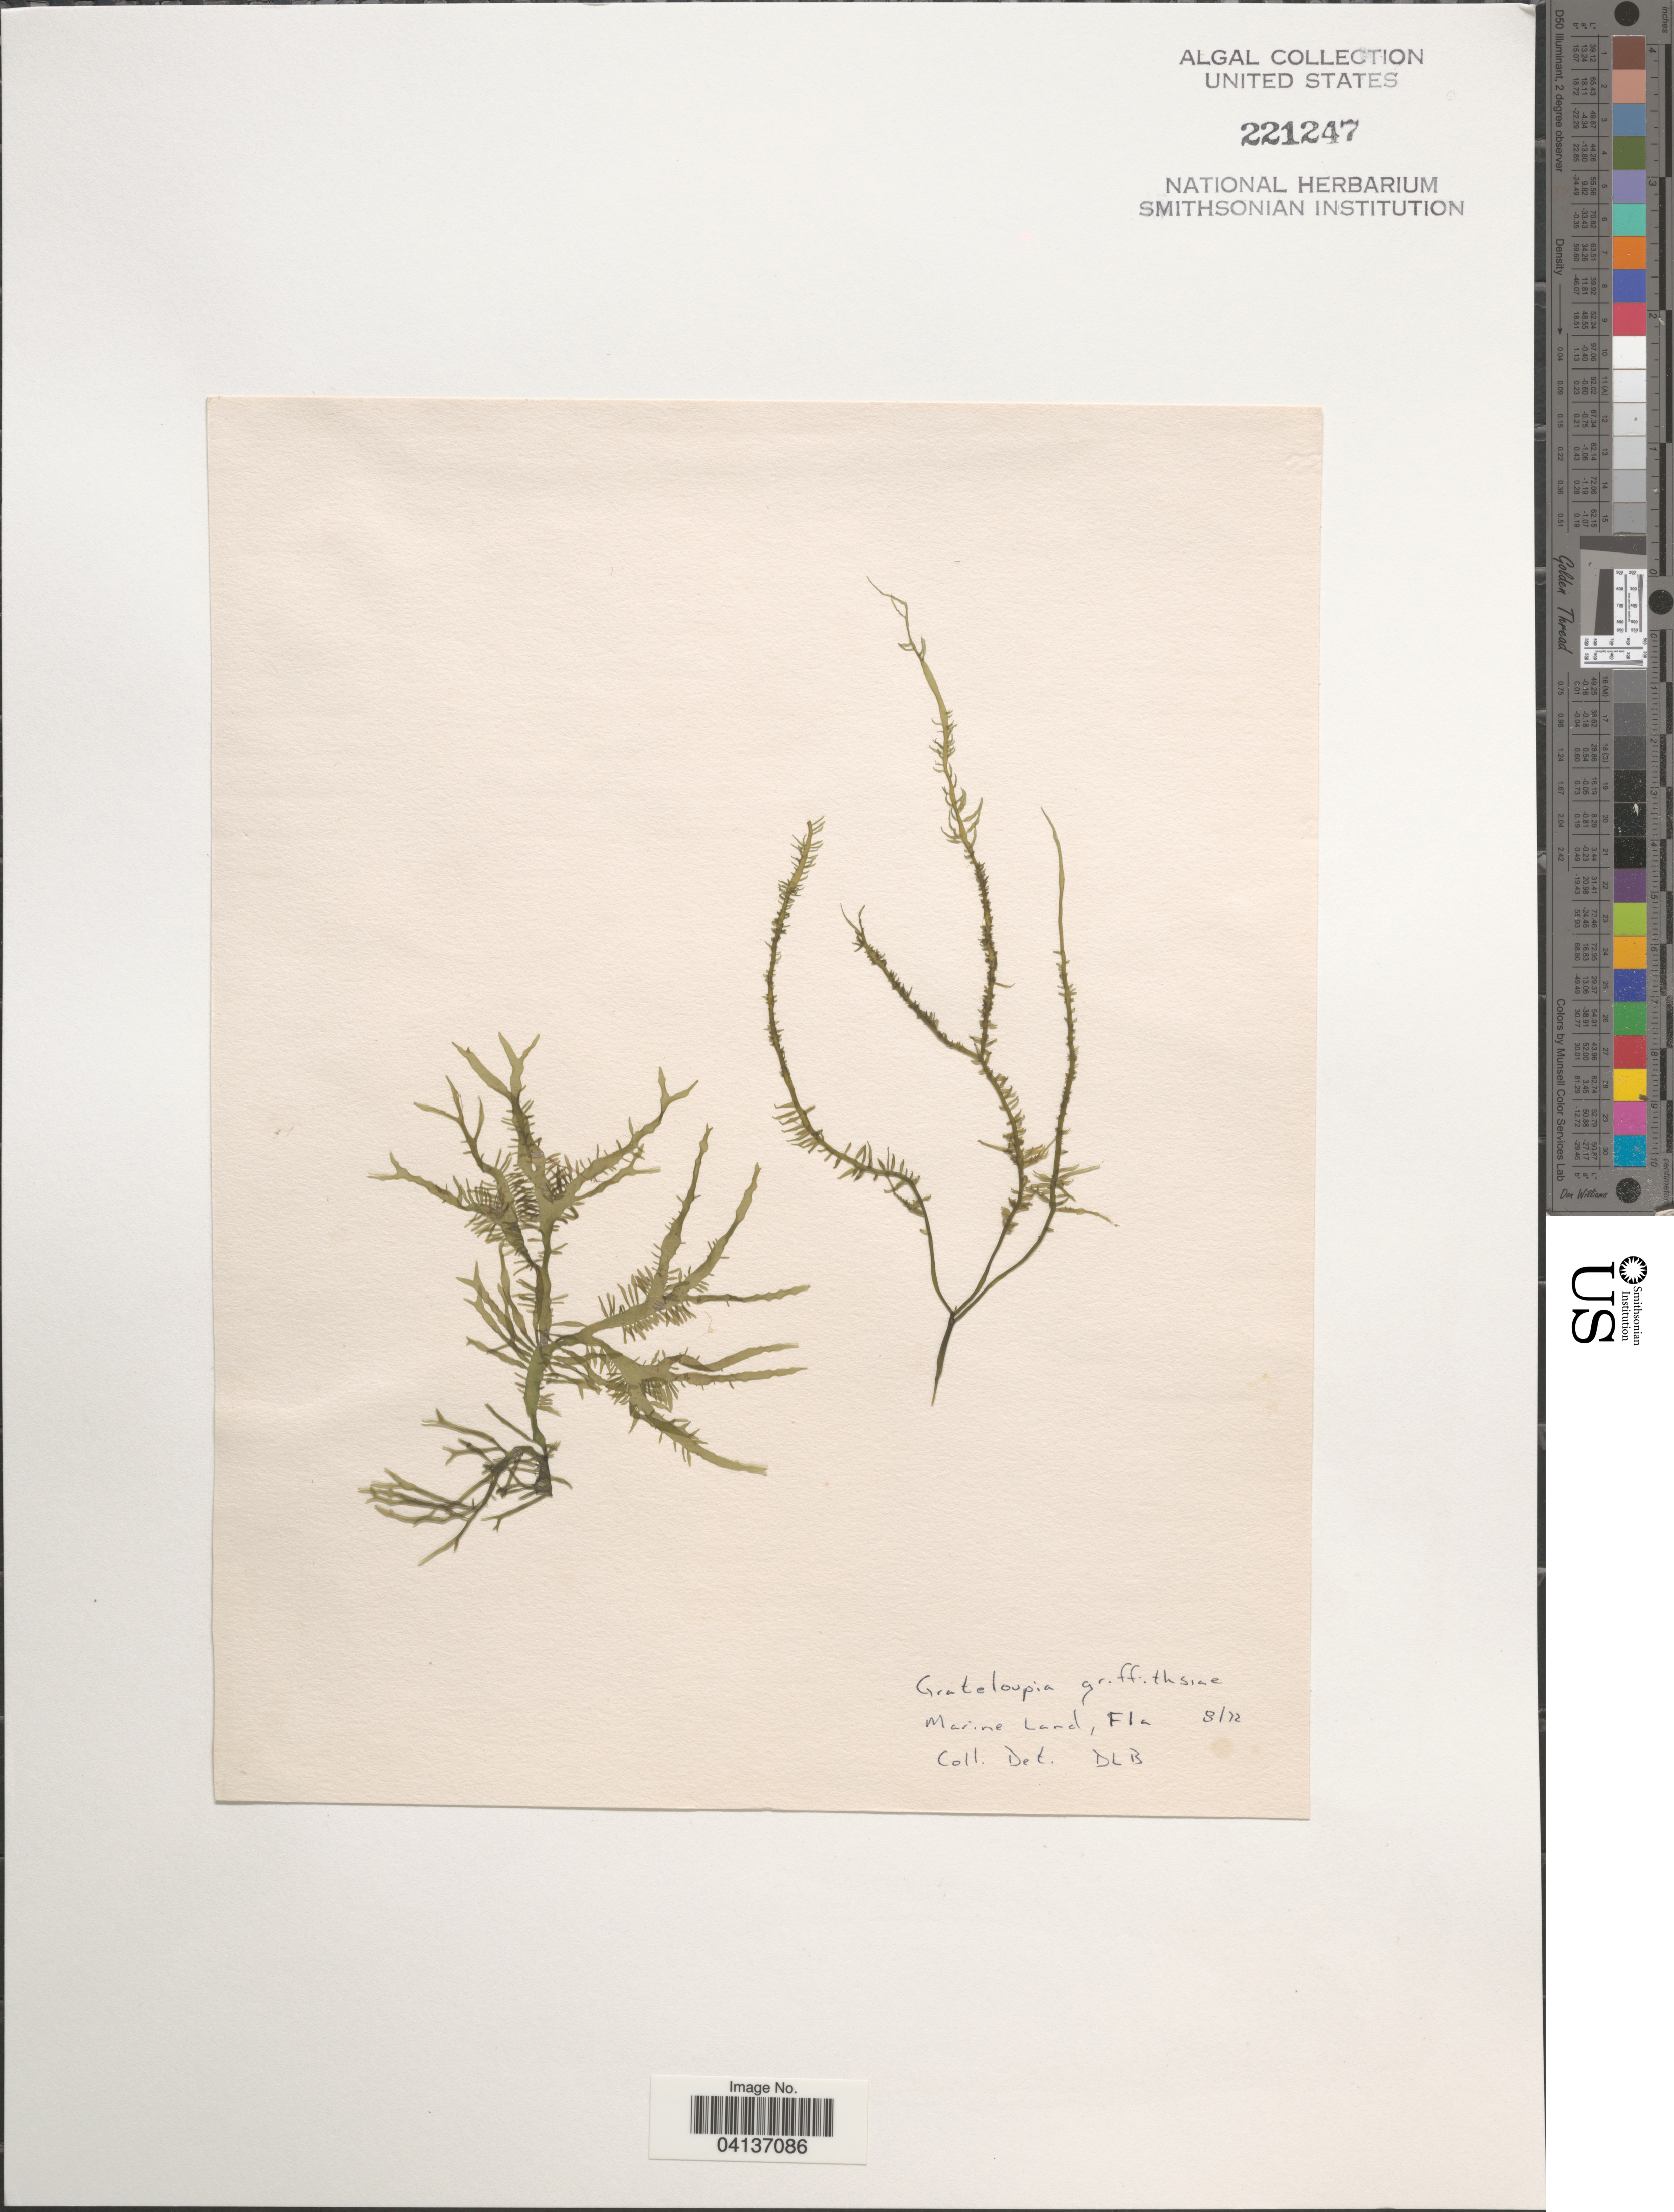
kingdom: Plantae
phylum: Rhodophyta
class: Florideophyceae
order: Halymeniales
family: Halymeniaceae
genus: Grateloupia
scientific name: Grateloupia griffithsiae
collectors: D. L. B.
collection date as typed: Transcribed d/m/y: /8/72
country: United States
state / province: Florida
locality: Marine Land.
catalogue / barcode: US 221247